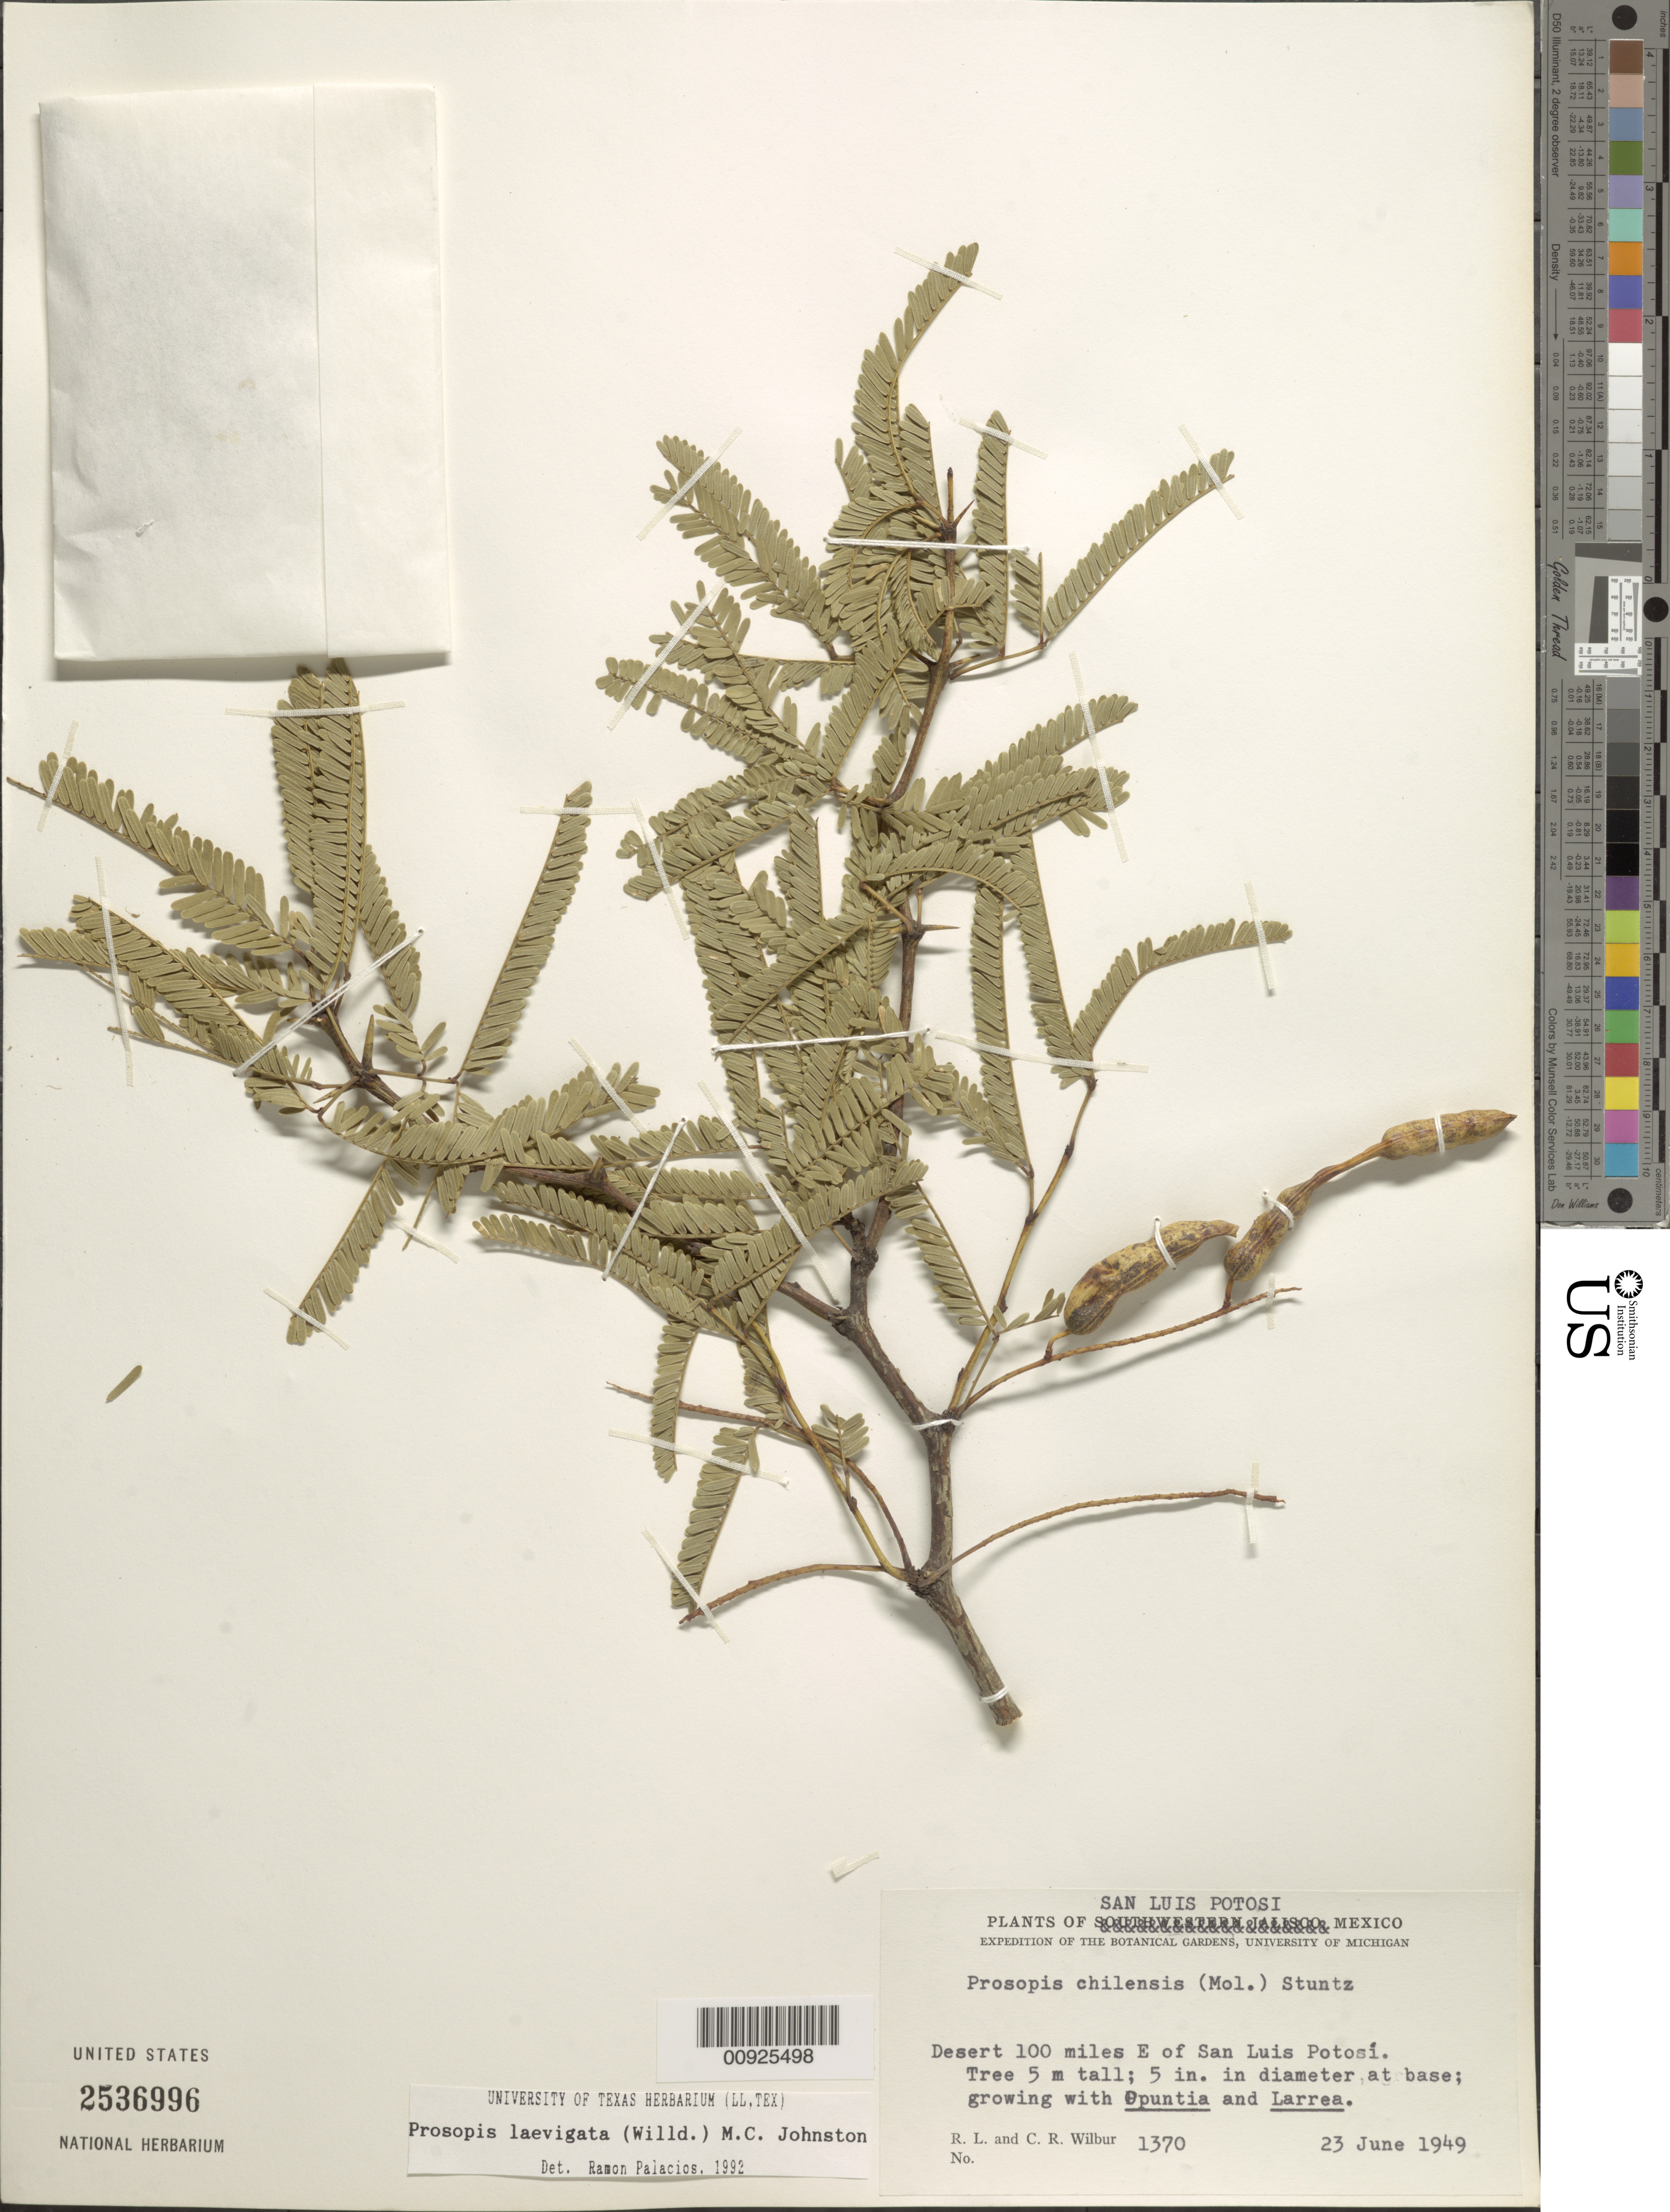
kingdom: Plantae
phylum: Tracheophyta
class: Magnoliopsida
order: Fabales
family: Fabaceae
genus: Neltuma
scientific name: Neltuma laevigata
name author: (Humb. & Bonpl. ex Willd.) Britton & Rose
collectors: R. L. Wilbur & C. Wilbur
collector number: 1370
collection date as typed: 23 Jun 1949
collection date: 1949-06-23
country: Mexico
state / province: San Luis Potosí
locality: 100 miles E of San Luis Potosí.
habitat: Desert. Growing with Opuntia and Larrea.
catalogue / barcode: US 2536996